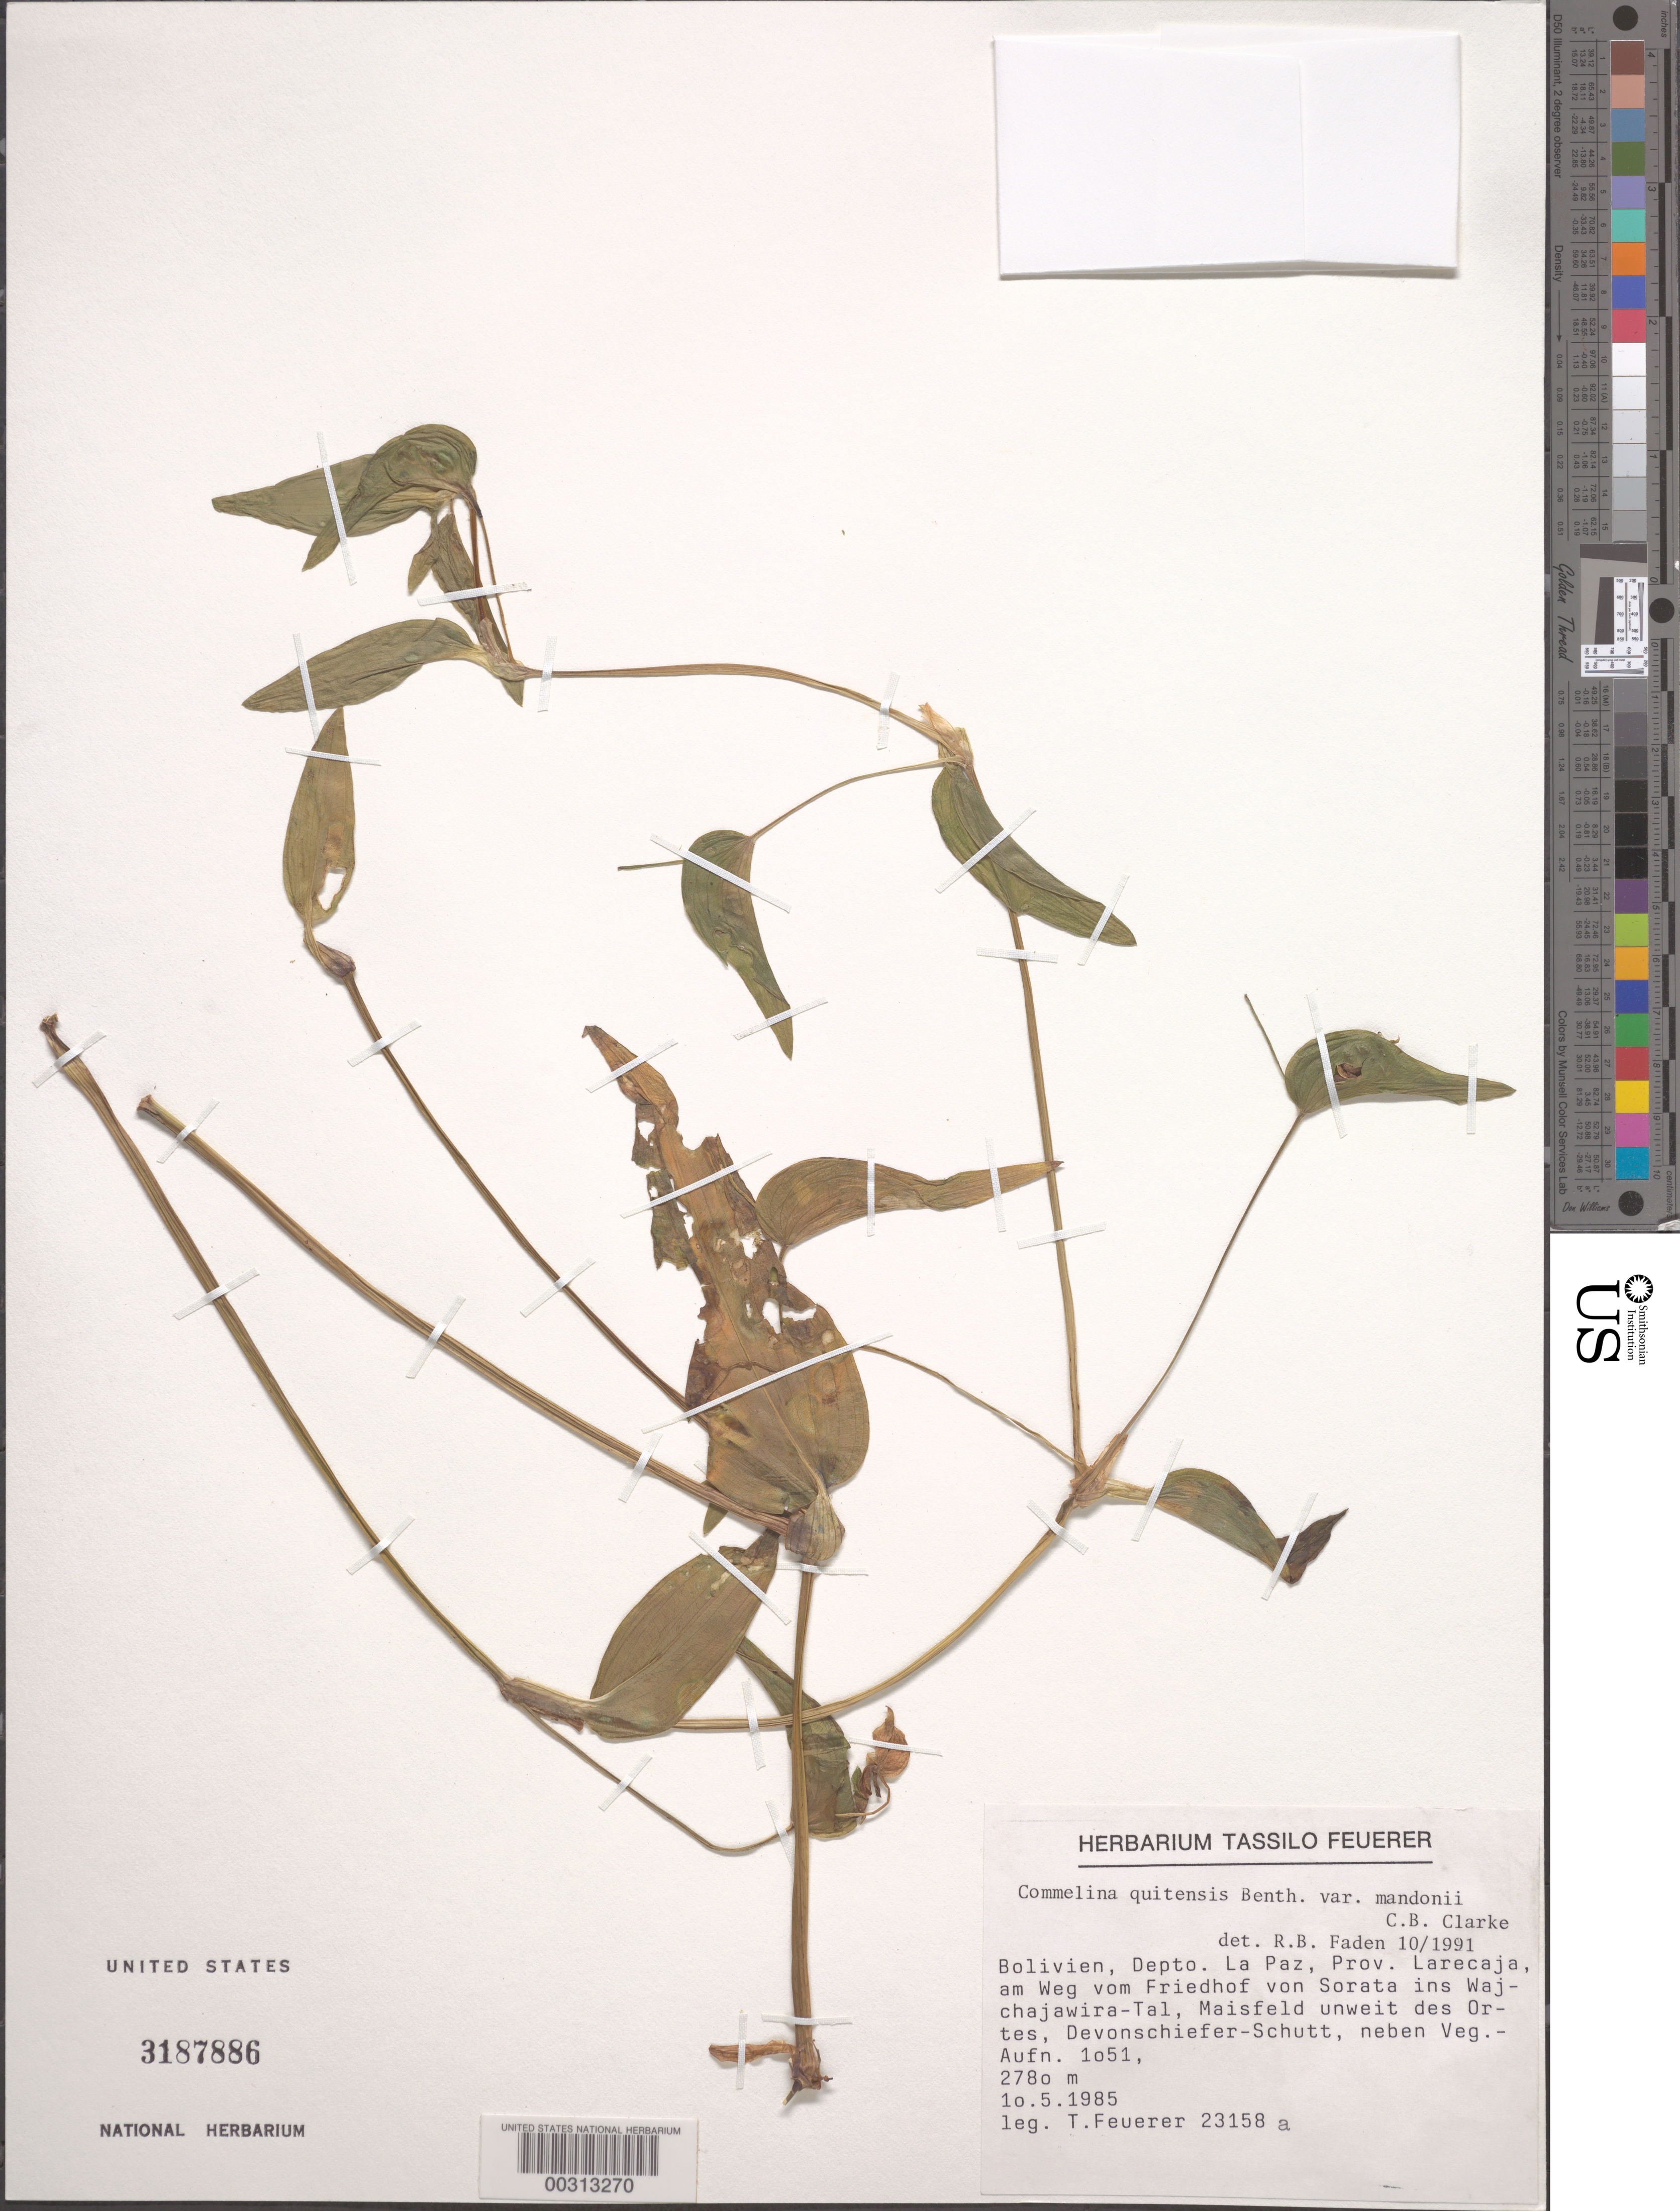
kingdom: Plantae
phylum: Tracheophyta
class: Liliopsida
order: Commelinales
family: Commelinaceae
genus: Commelina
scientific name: Commelina quitensis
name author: Benth.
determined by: Faden, Robert B., (US), Smithsonian Institution - National Museum of Natural History (UNITED STATES)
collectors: T. Feuerer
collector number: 23158a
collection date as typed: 10 May 1985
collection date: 1985-05-10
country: Bolivia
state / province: La Paz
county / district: Larecaja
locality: From Griedhof to Sorata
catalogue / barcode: US 3187886